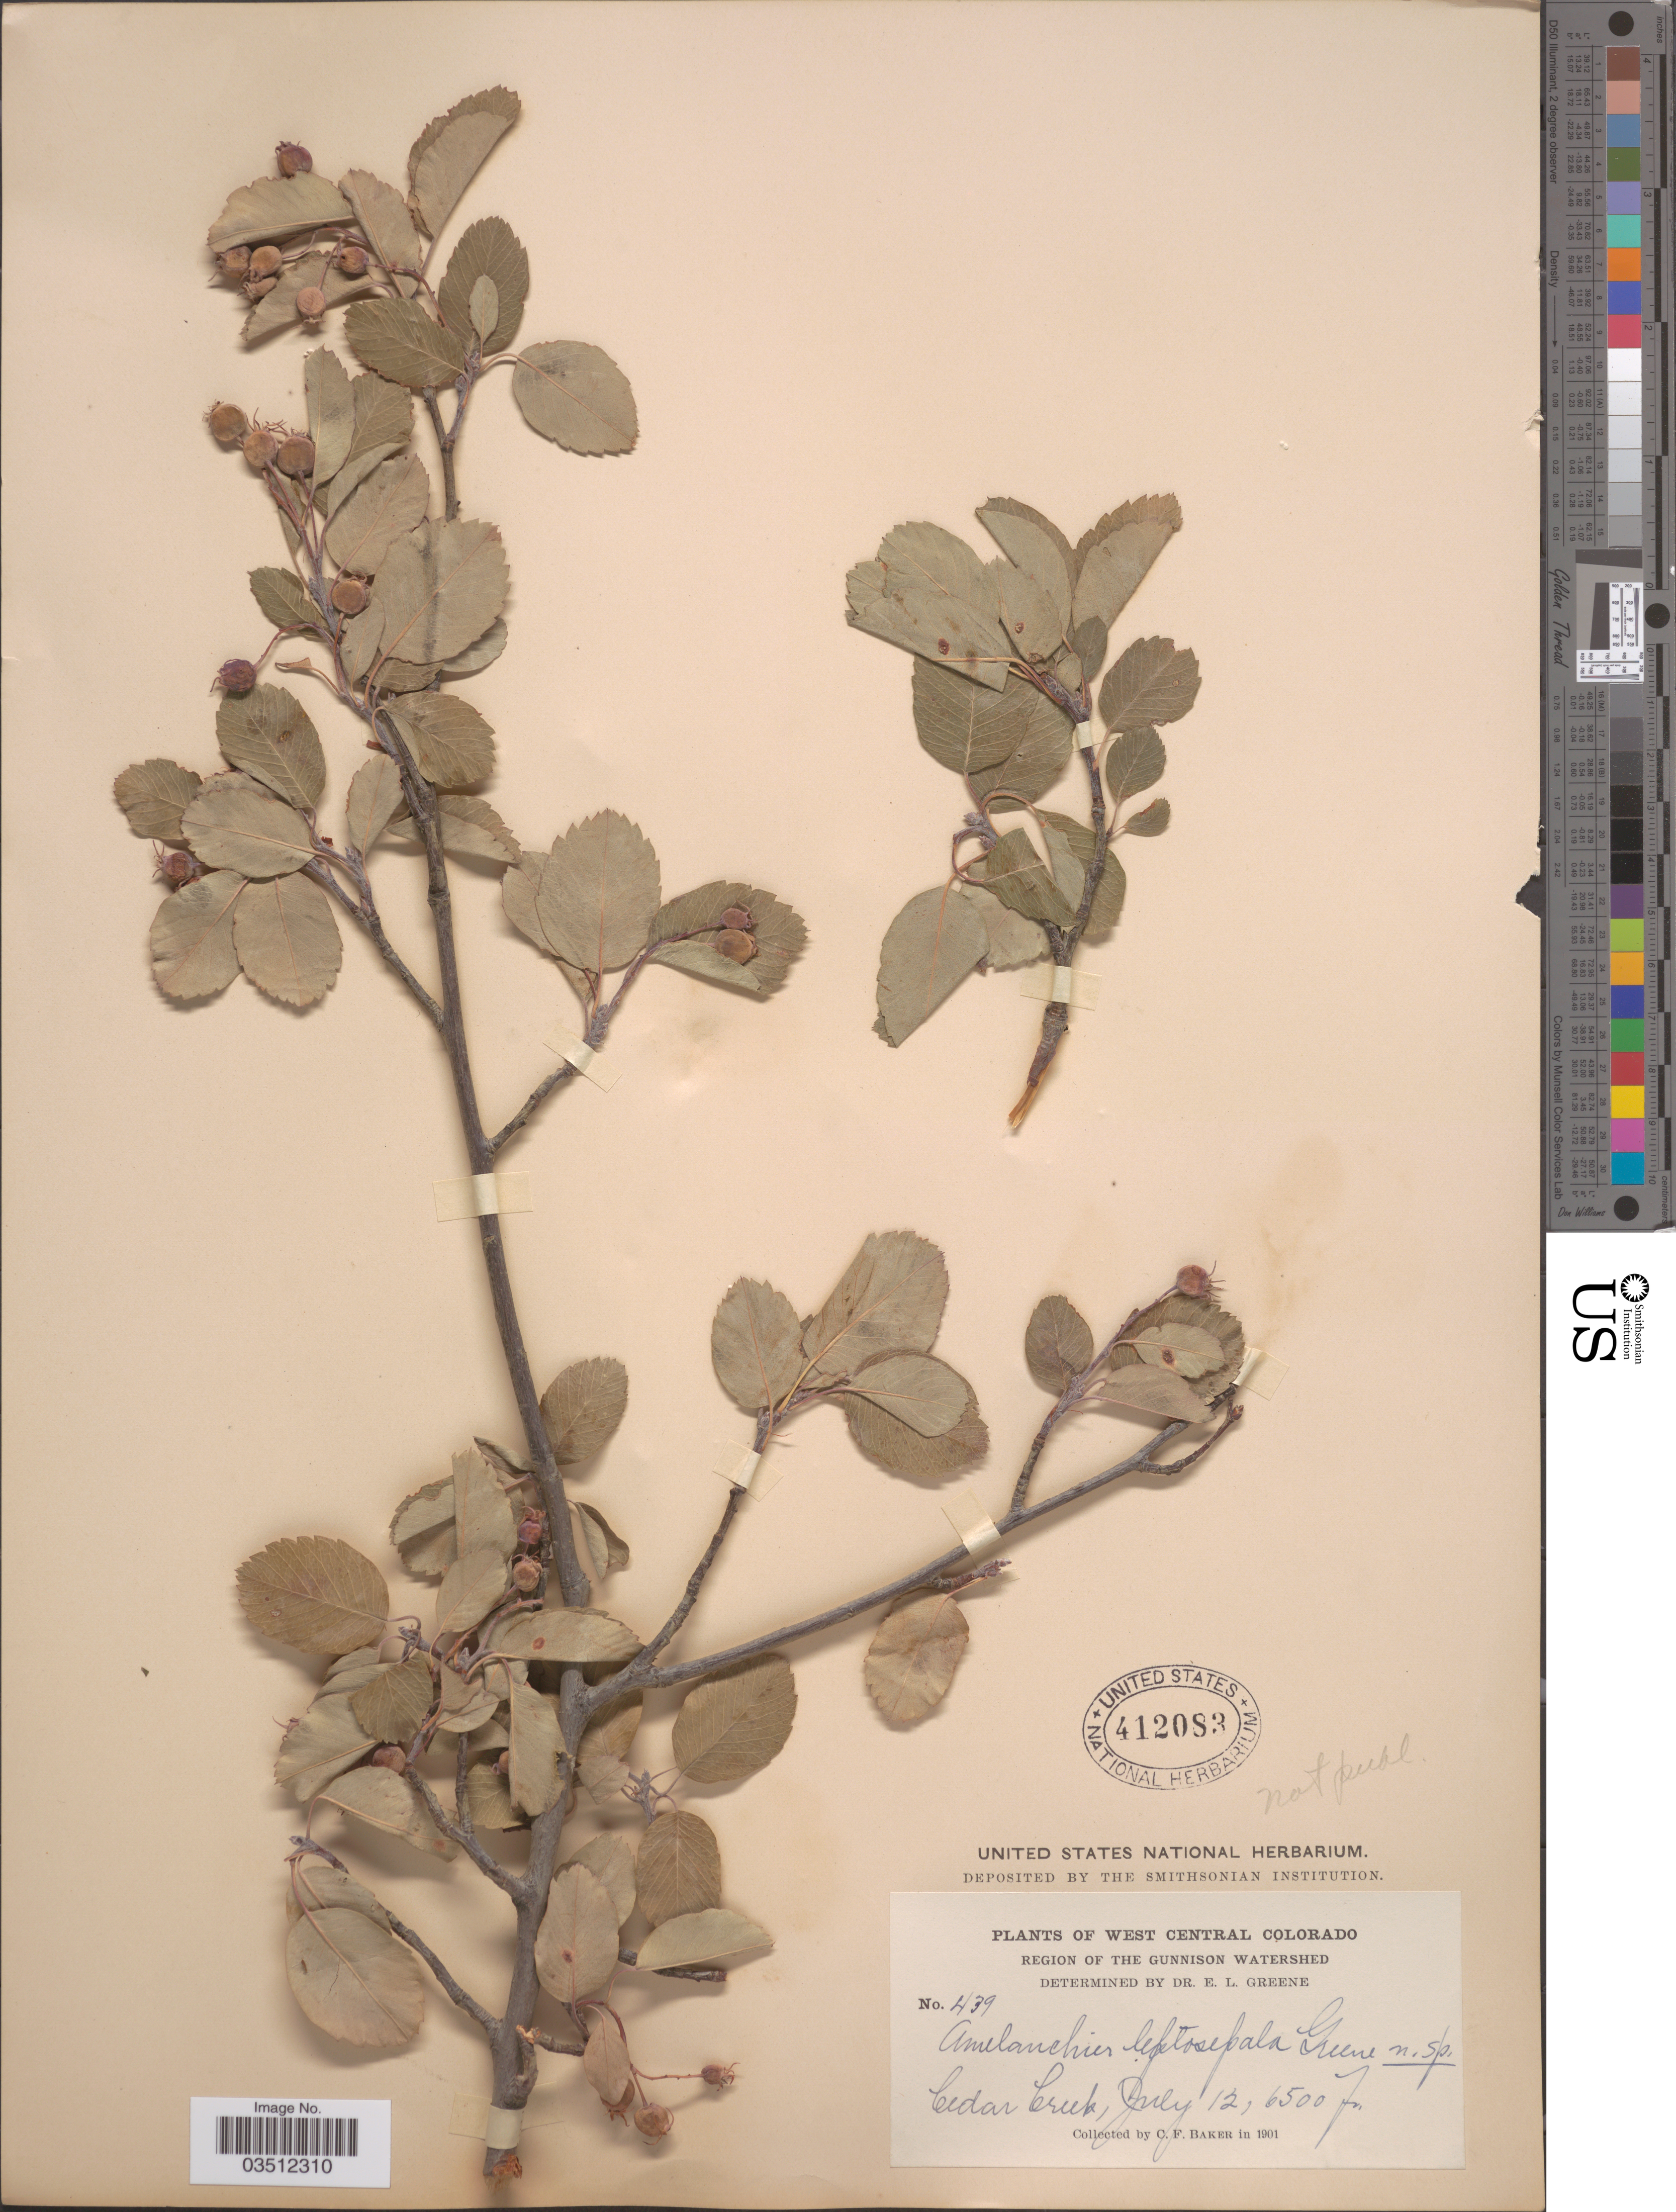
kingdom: Plantae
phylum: Tracheophyta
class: Magnoliopsida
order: Rosales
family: Rosaceae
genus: Amelanchier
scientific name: Amelanchier leptosepala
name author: Greene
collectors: C. F. Baker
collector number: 439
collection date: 1901-07-12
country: United States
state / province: Colorado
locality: West Central Colorado. Region of Gunnison Watershed. Cedar Creek.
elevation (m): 1981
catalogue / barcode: US 412083